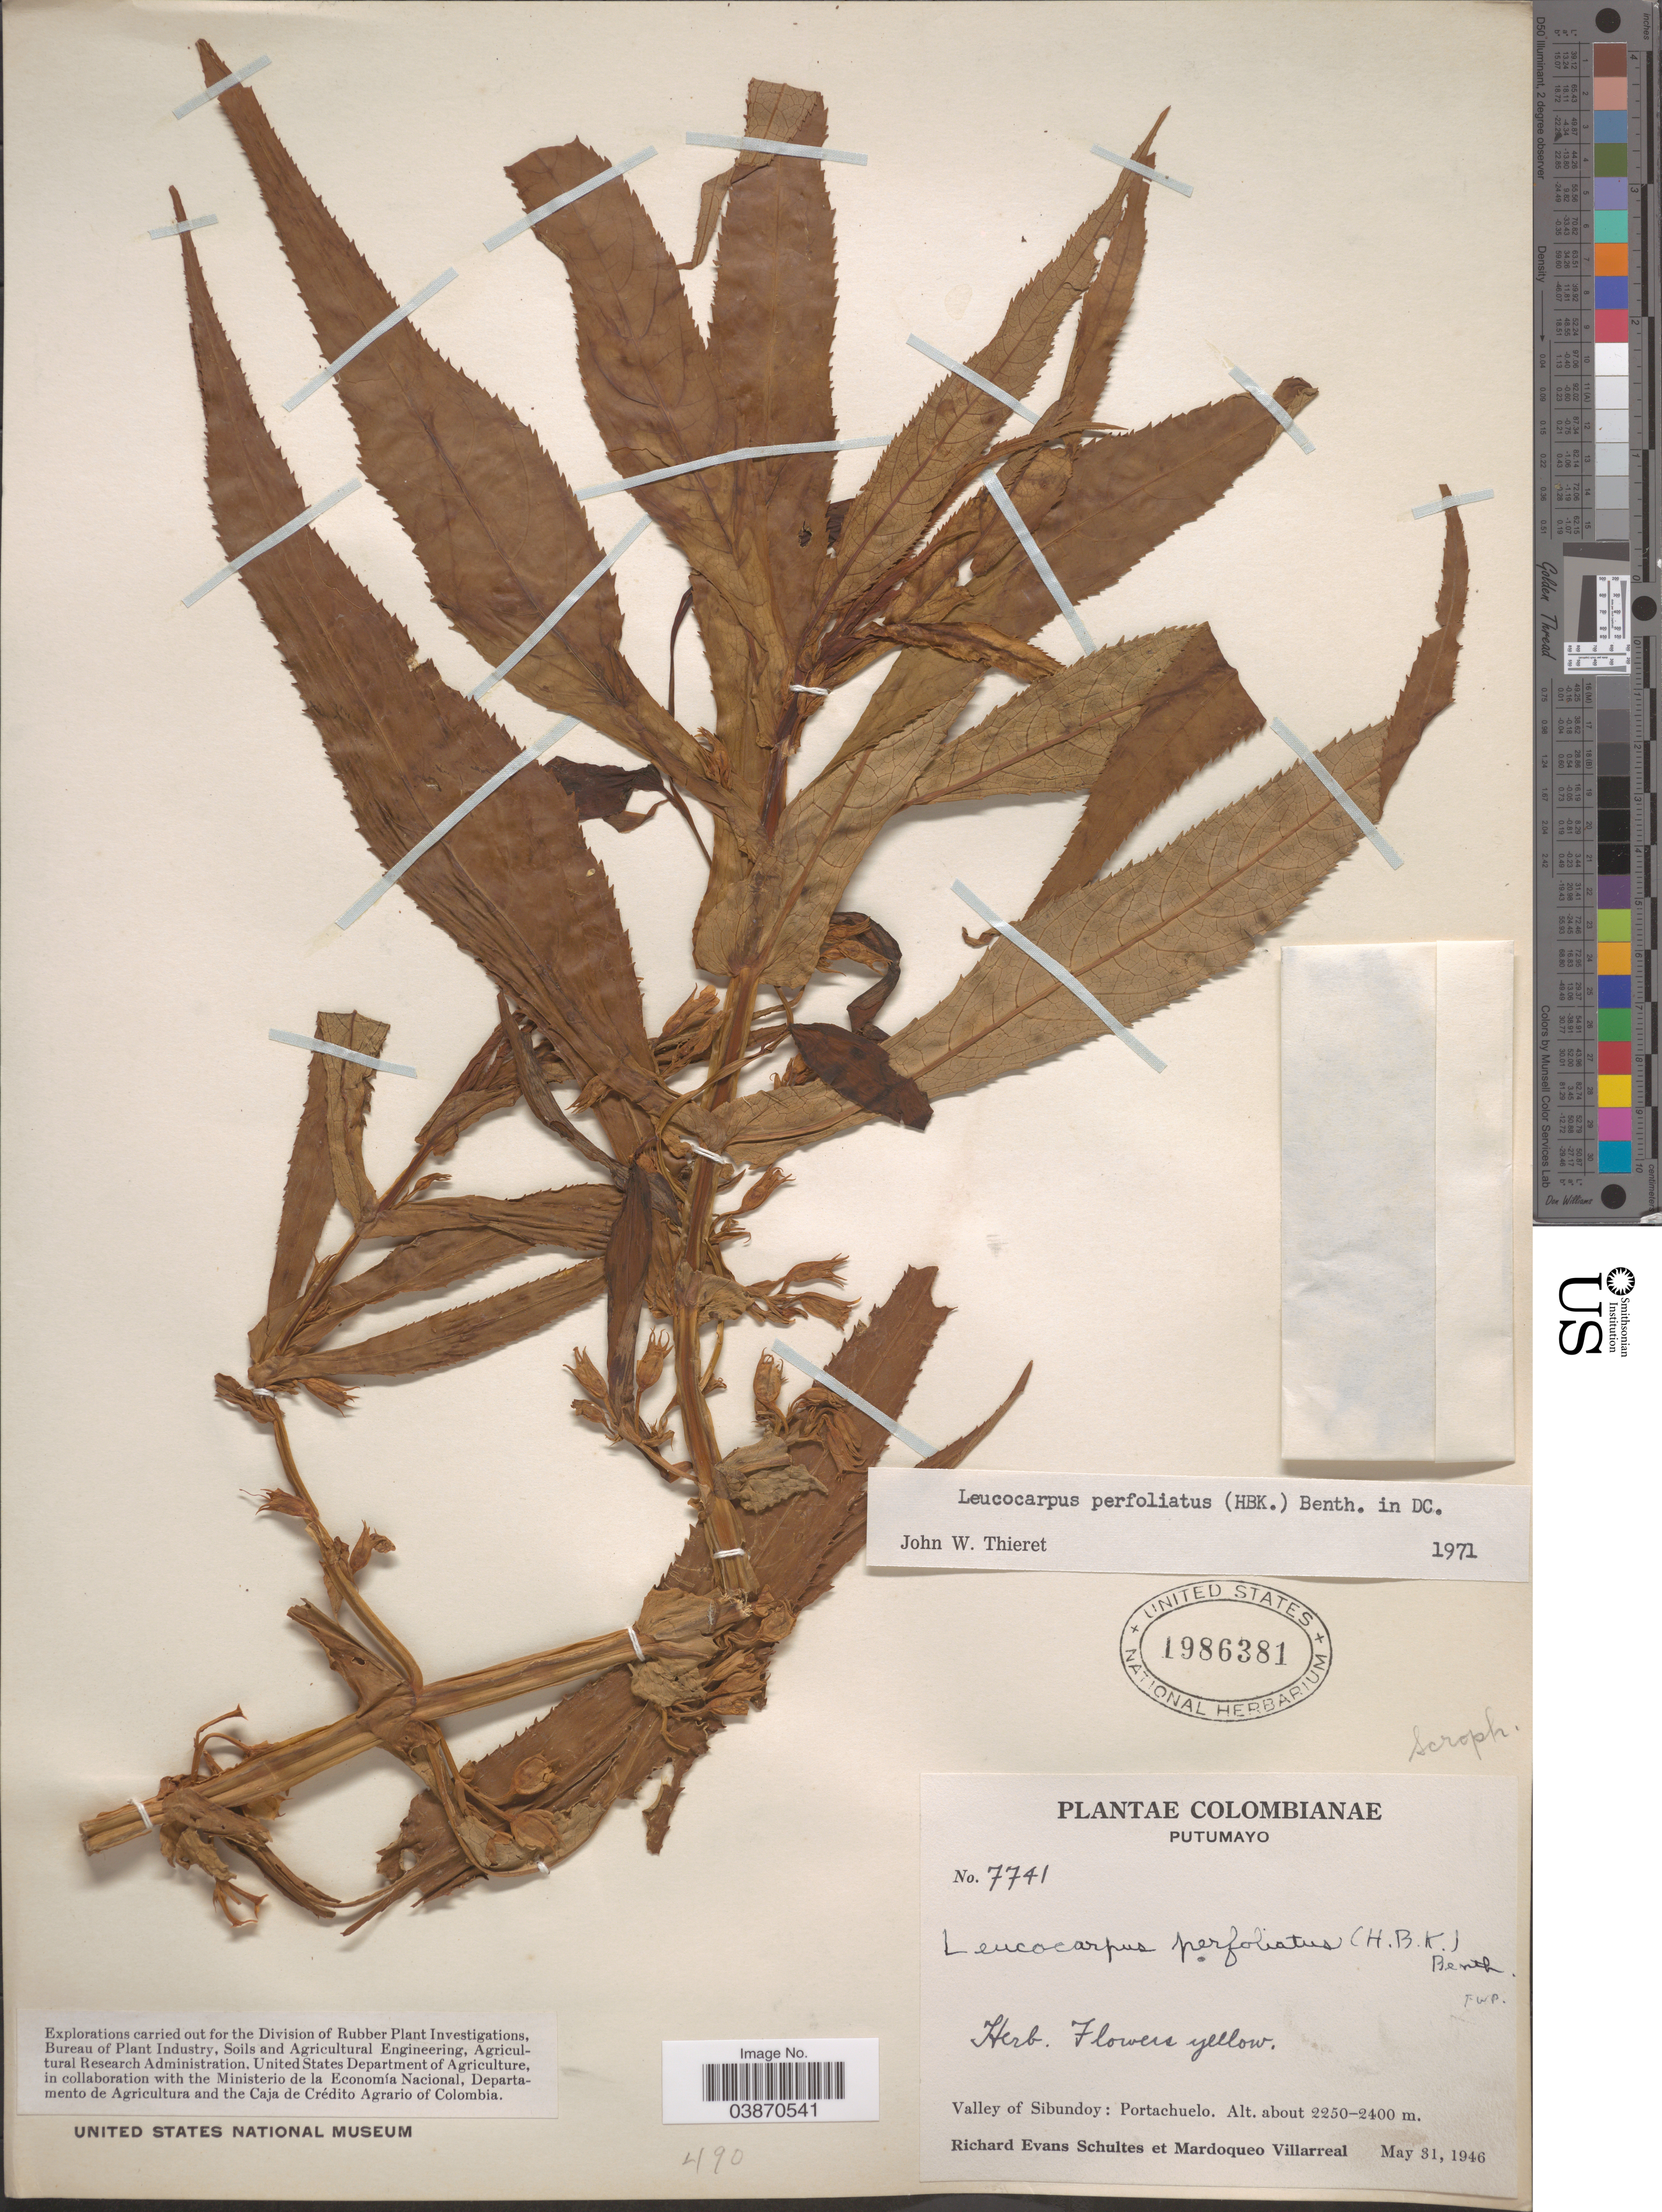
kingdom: Plantae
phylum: Tracheophyta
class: Magnoliopsida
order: Lamiales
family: Phrymaceae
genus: Leucocarpus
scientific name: Leucocarpus perfoliatus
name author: (Kunth) Benth.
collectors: R. E. Schultes & M. Villarreal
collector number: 7741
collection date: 1946-05-31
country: Colombia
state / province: Putumayo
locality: Valley of Sibundoy: Portachuelo.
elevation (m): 2250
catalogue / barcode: US 1986381